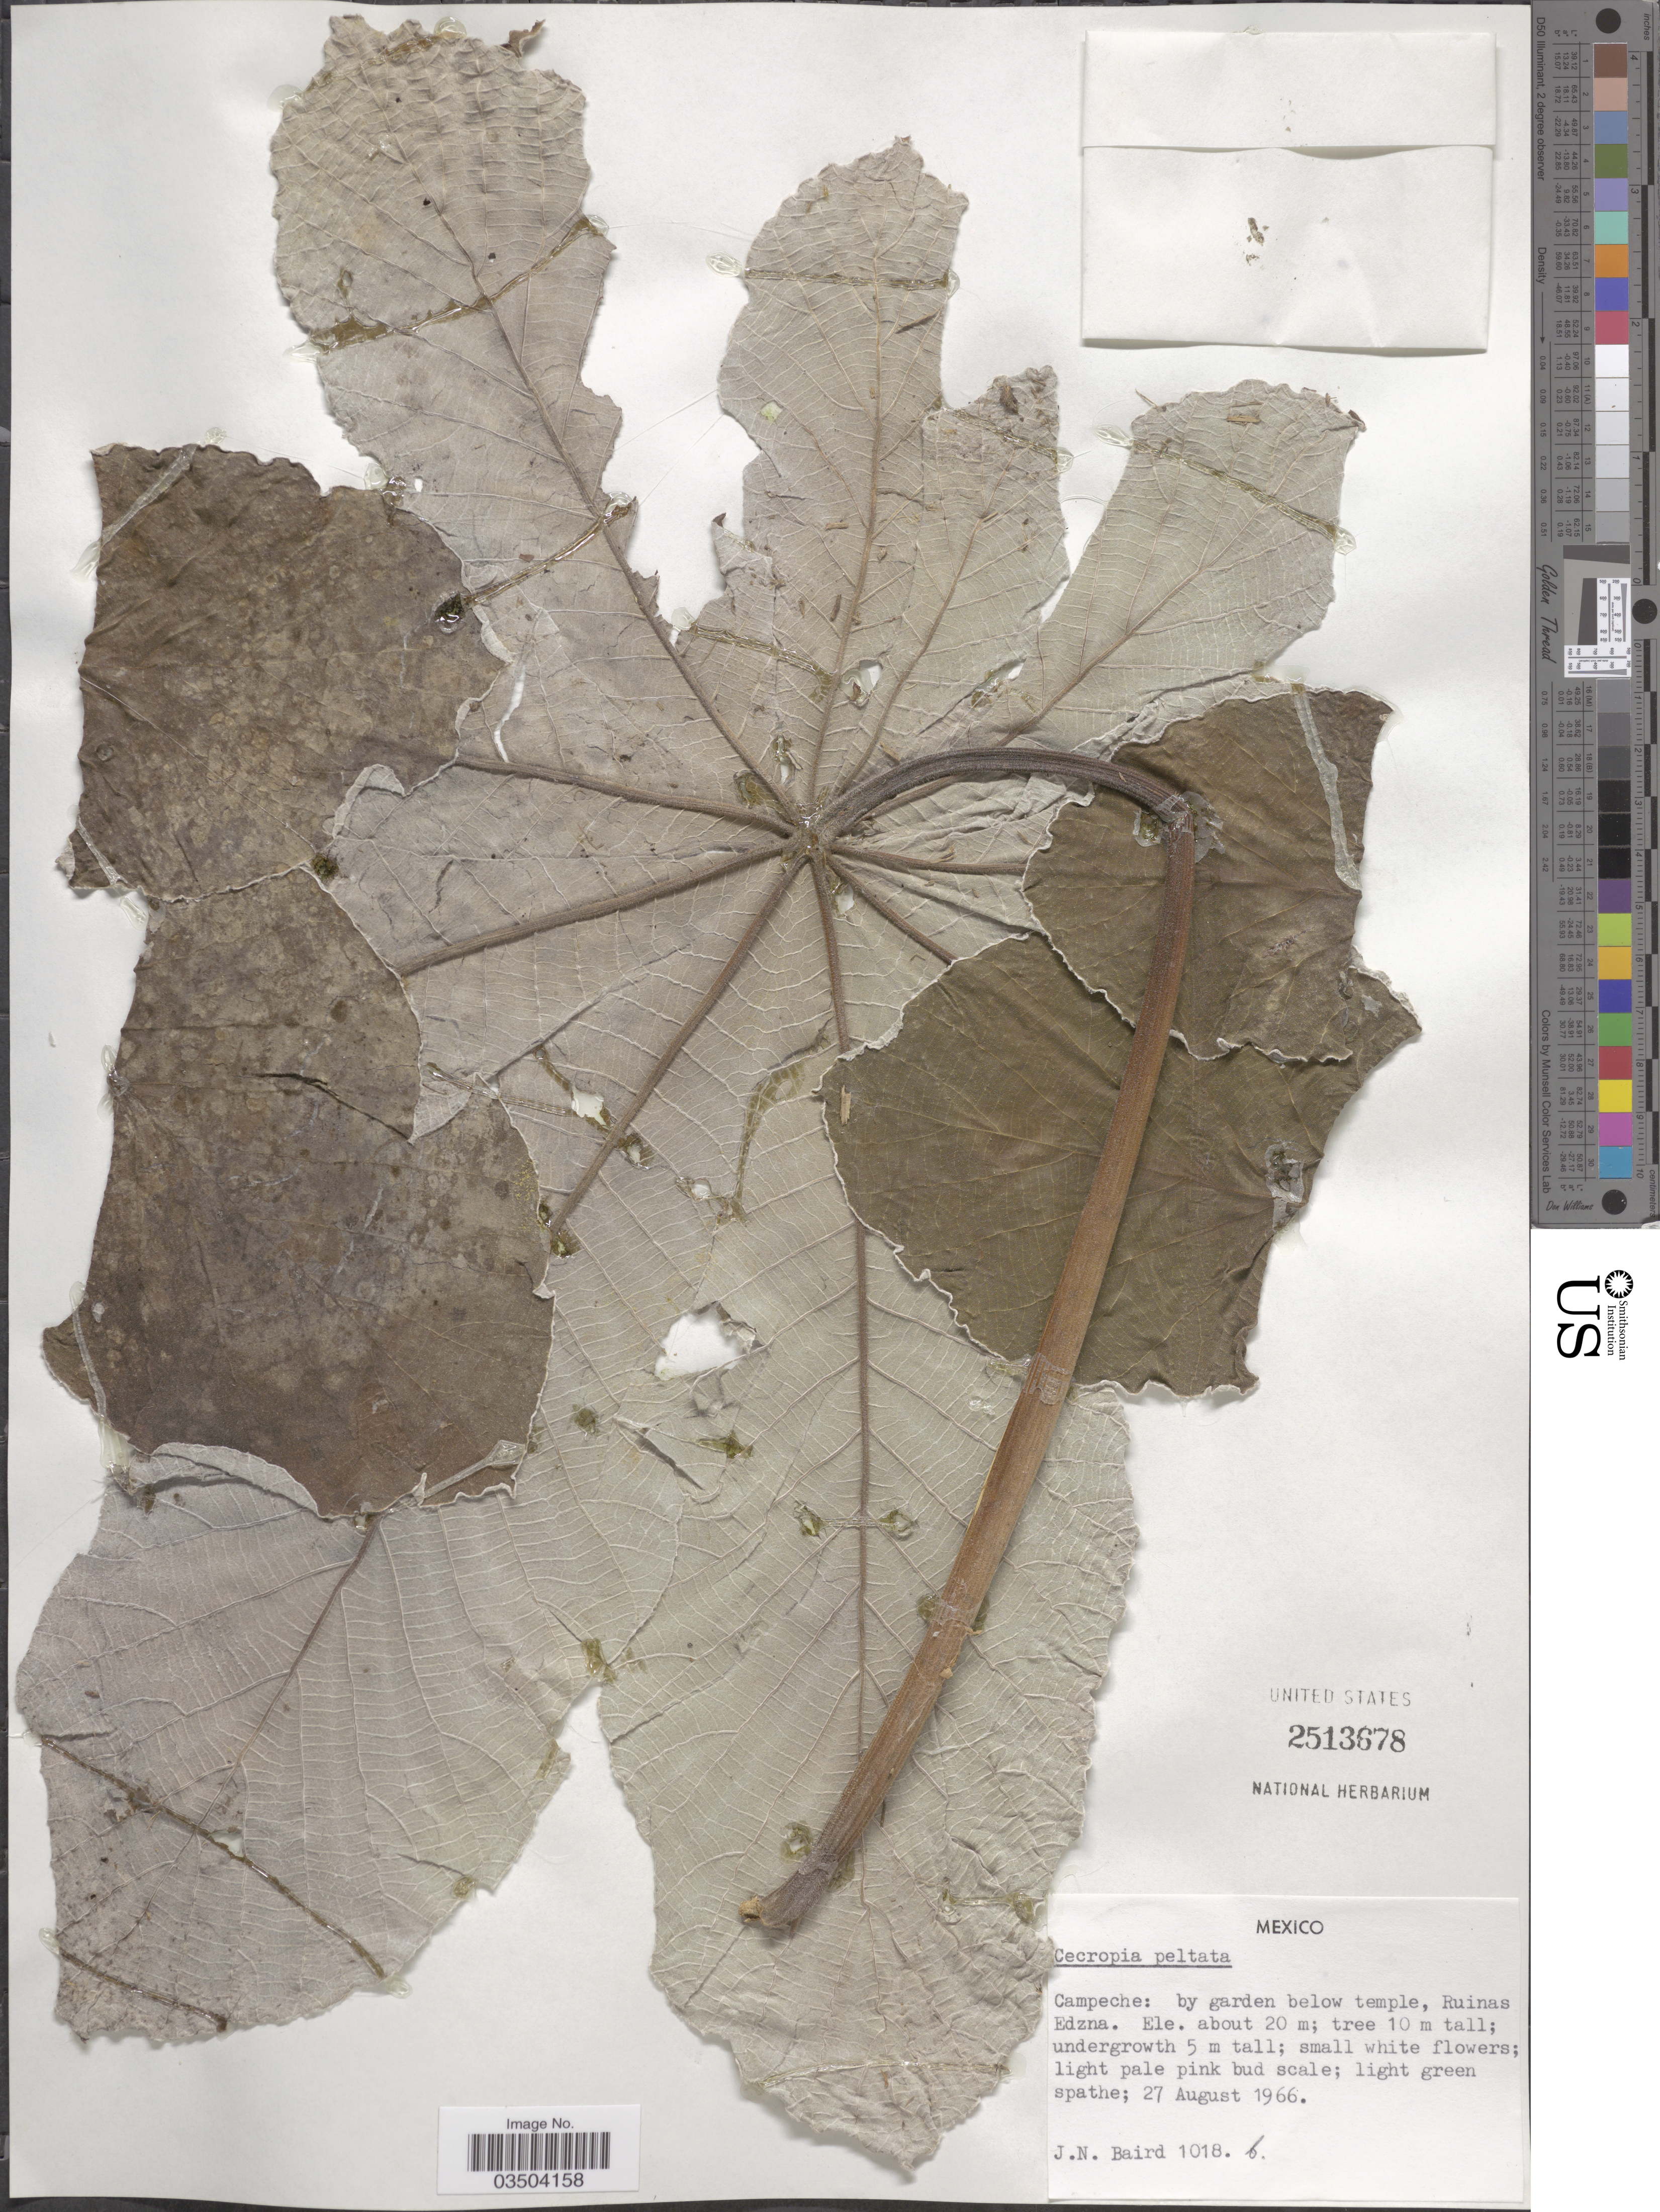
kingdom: Plantae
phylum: Tracheophyta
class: Magnoliopsida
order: Rosales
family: Urticaceae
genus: Cecropia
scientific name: Cecropia peltata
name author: L.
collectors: J. Baird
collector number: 1018b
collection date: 1966-08-27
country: Mexico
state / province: Campeche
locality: By garden below temple, Ruinas Edzna.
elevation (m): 20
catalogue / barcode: US 2513678